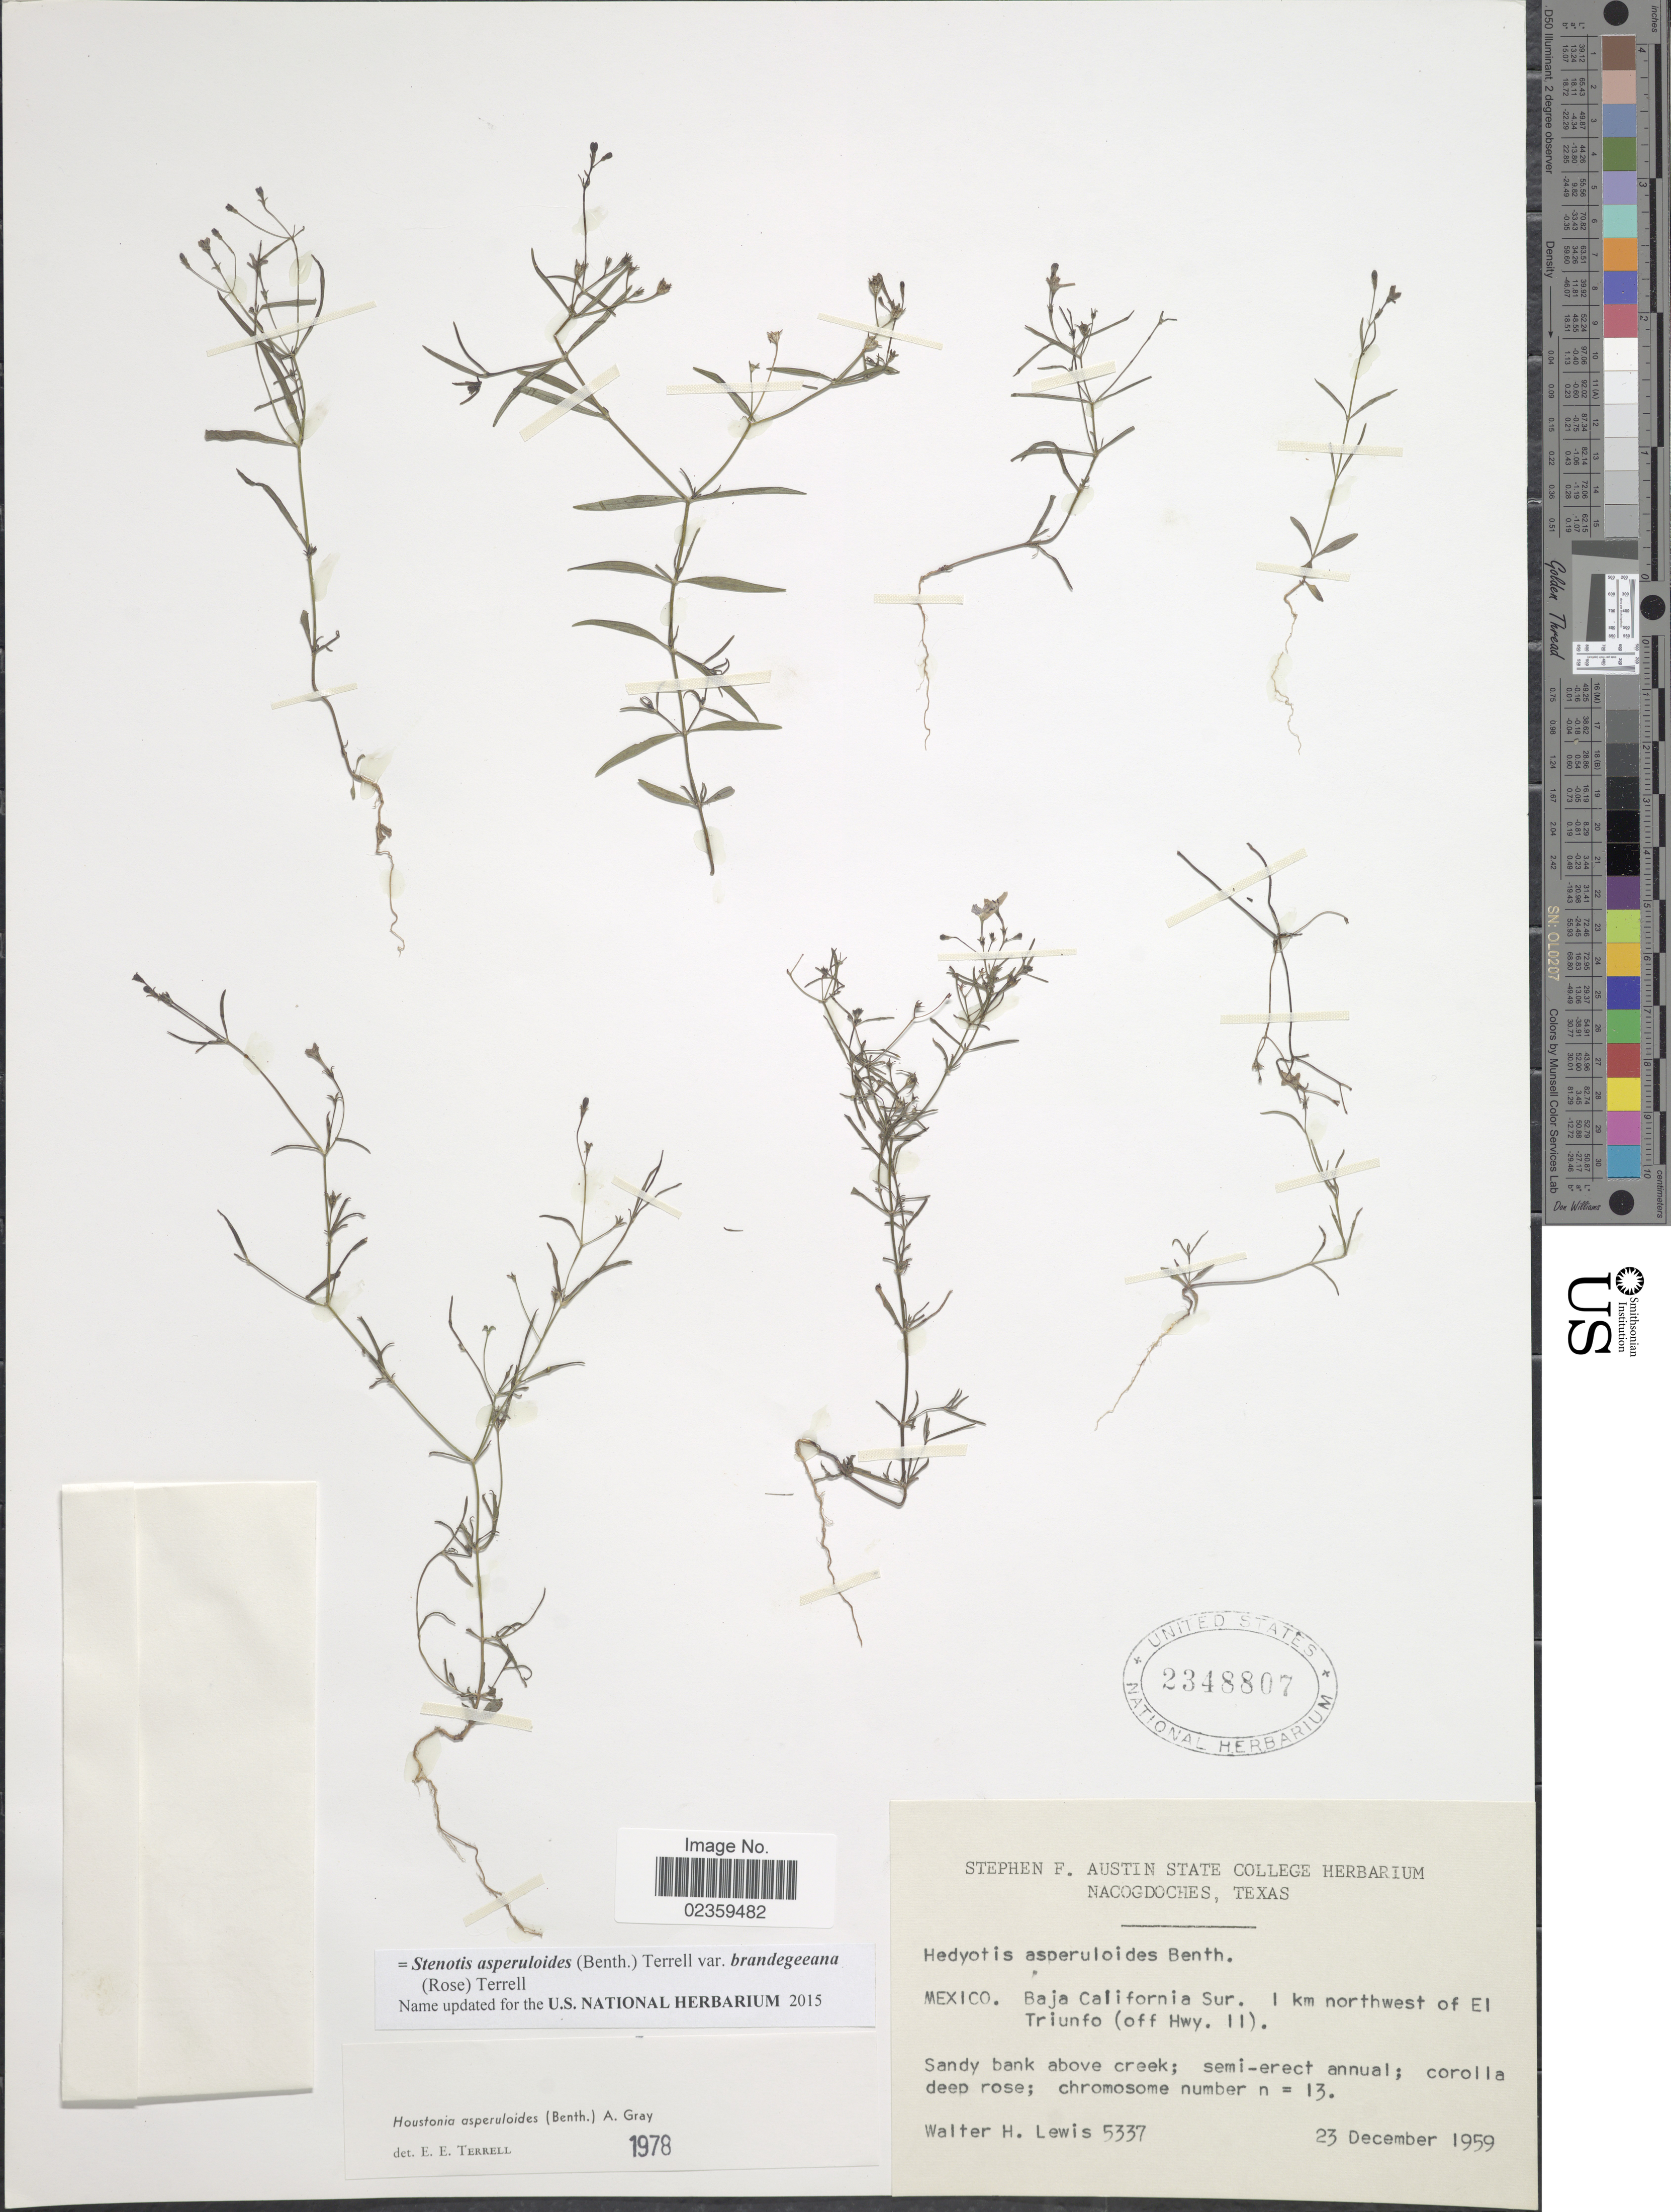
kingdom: Plantae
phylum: Tracheophyta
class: Magnoliopsida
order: Gentianales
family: Rubiaceae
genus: Stenotis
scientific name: Stenotis asperuloides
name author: (Benth.) Terrell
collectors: W. H. Lewis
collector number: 5337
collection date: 1959-12-23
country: Mexico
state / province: Baja California Sur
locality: Baja California Sur. 1 km northwest of El Triunfo (off Hwy. 11)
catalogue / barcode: US 2348807